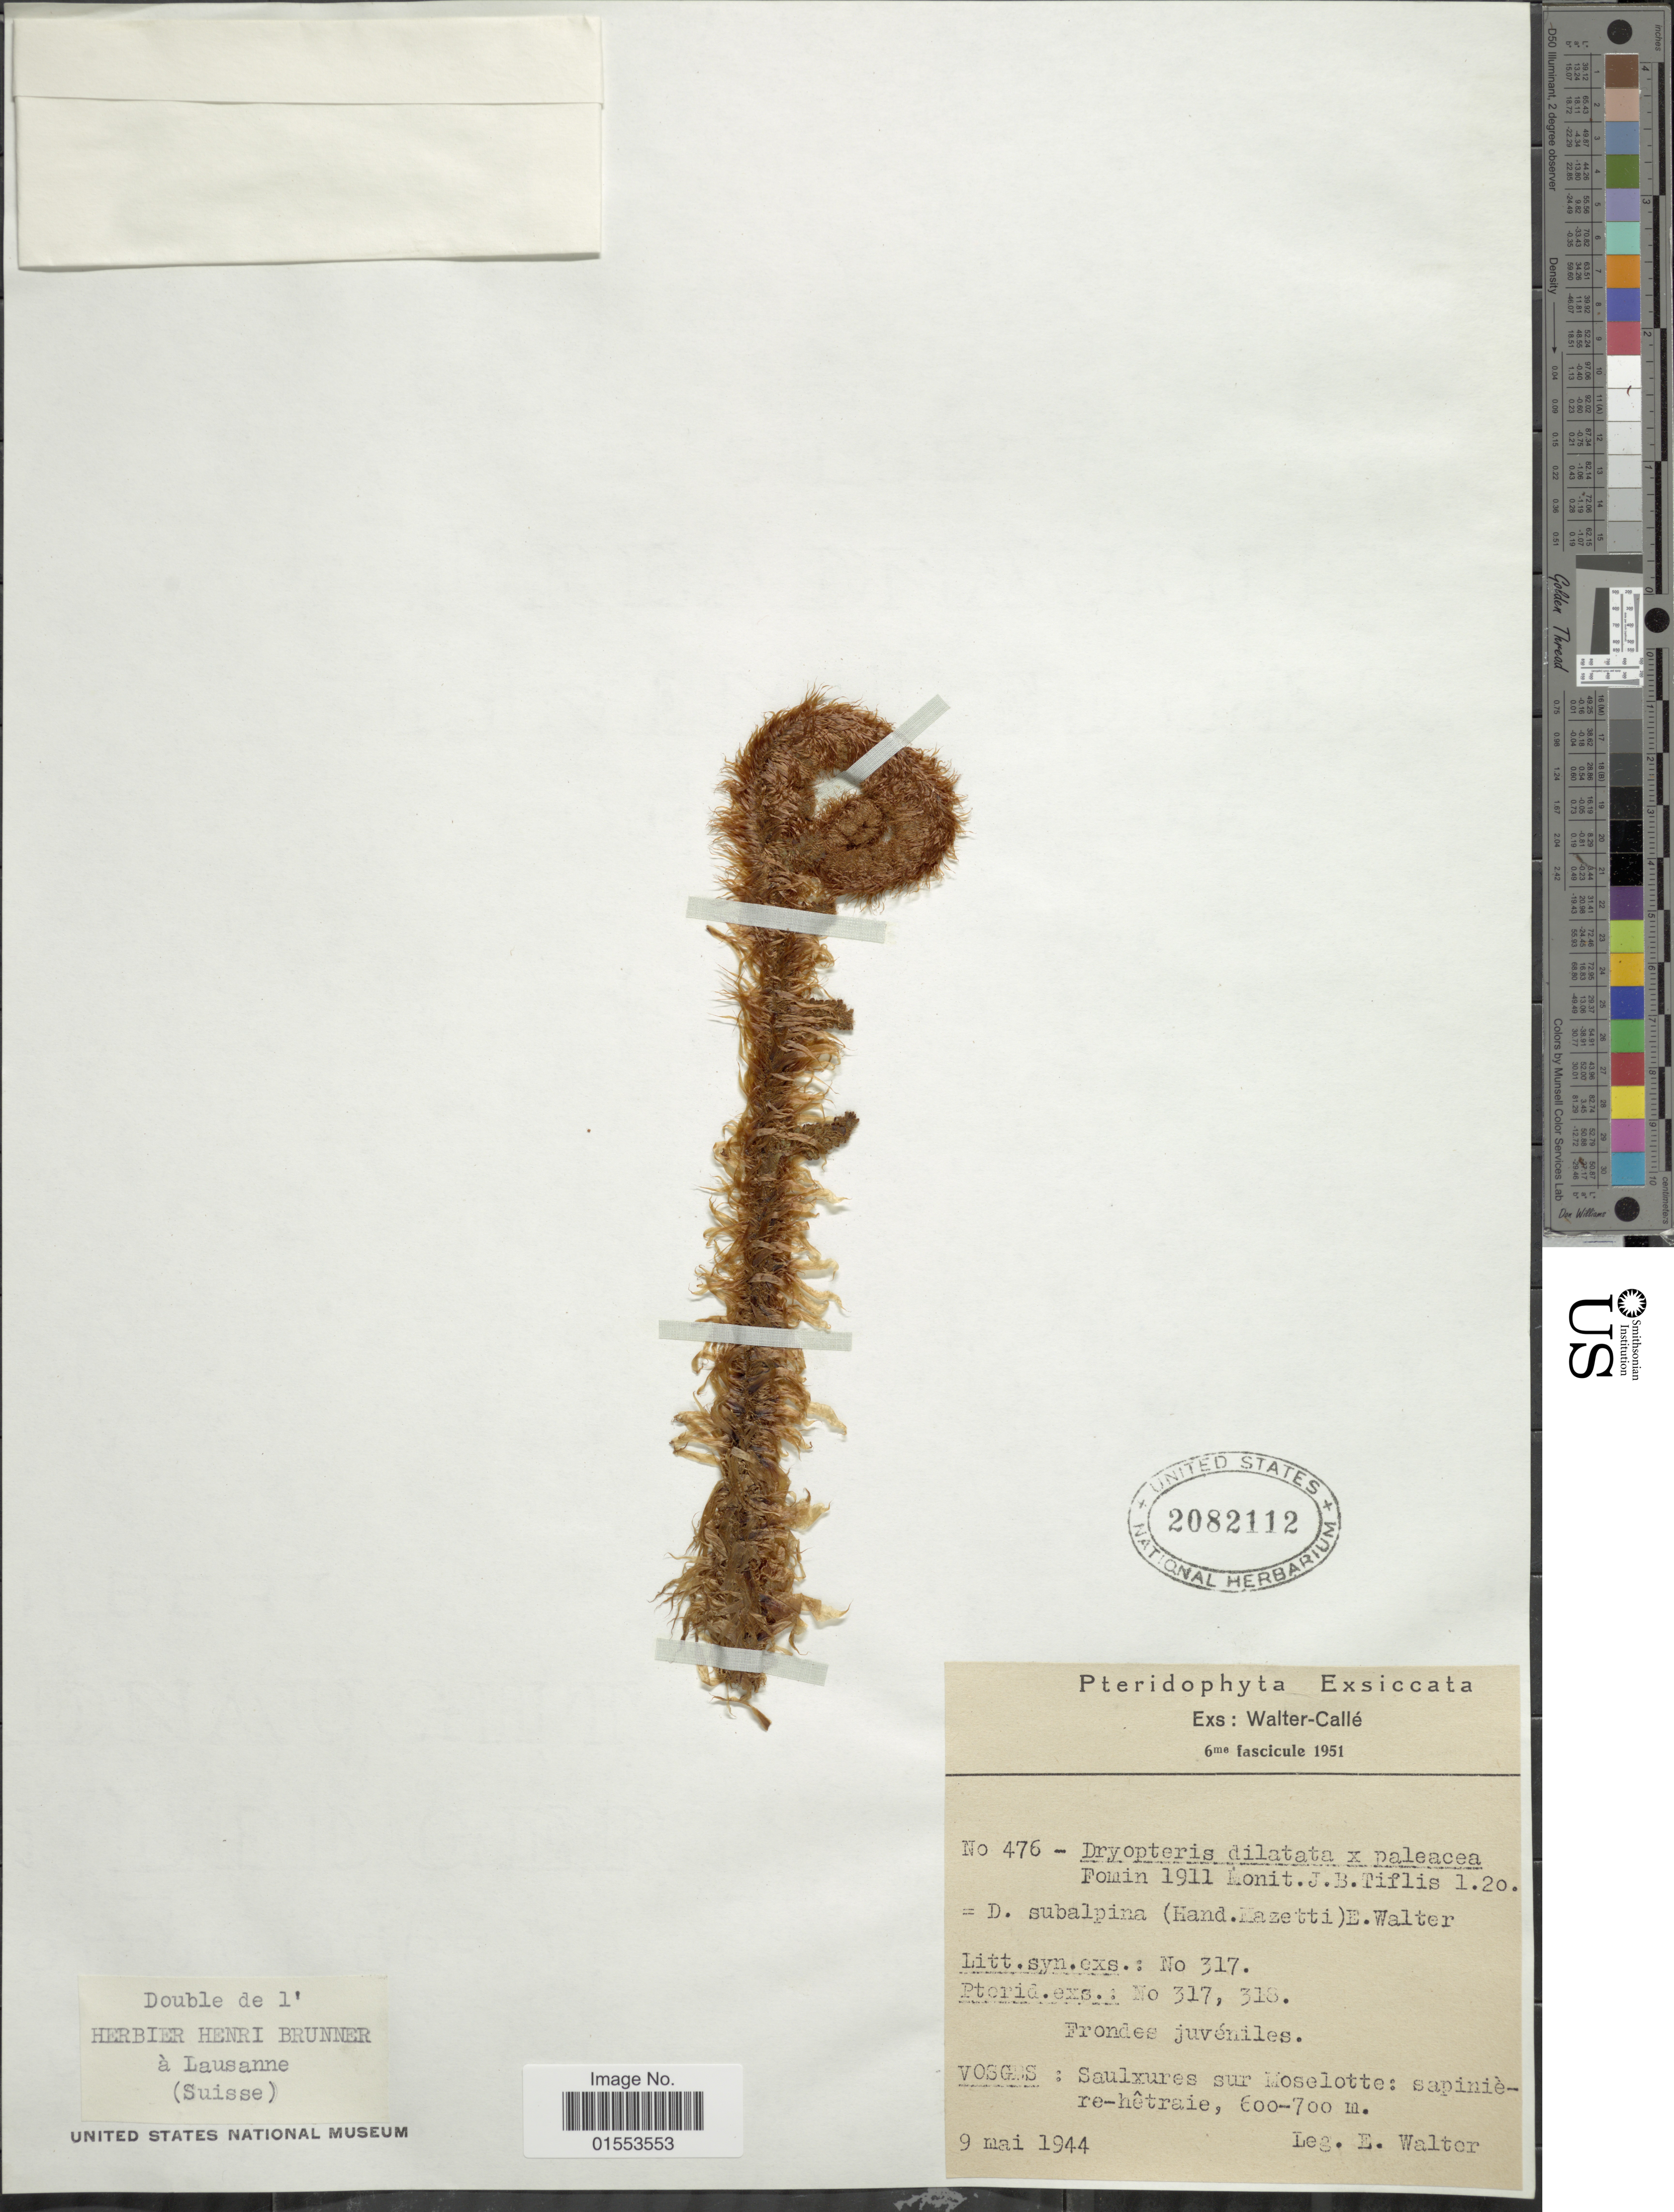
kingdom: Plantae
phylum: Tracheophyta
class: Polypodiopsida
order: Polypodiales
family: Dryopteridaceae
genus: Dryopteris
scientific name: Dryopteris subalpina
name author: Alderw.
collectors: E. Walter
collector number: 476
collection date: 1944-05-09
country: France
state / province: Grand Est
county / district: Vosges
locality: Vosges: Saulxures sur Moselotte: sapinie-re-hetraie.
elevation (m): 600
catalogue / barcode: US 2082112